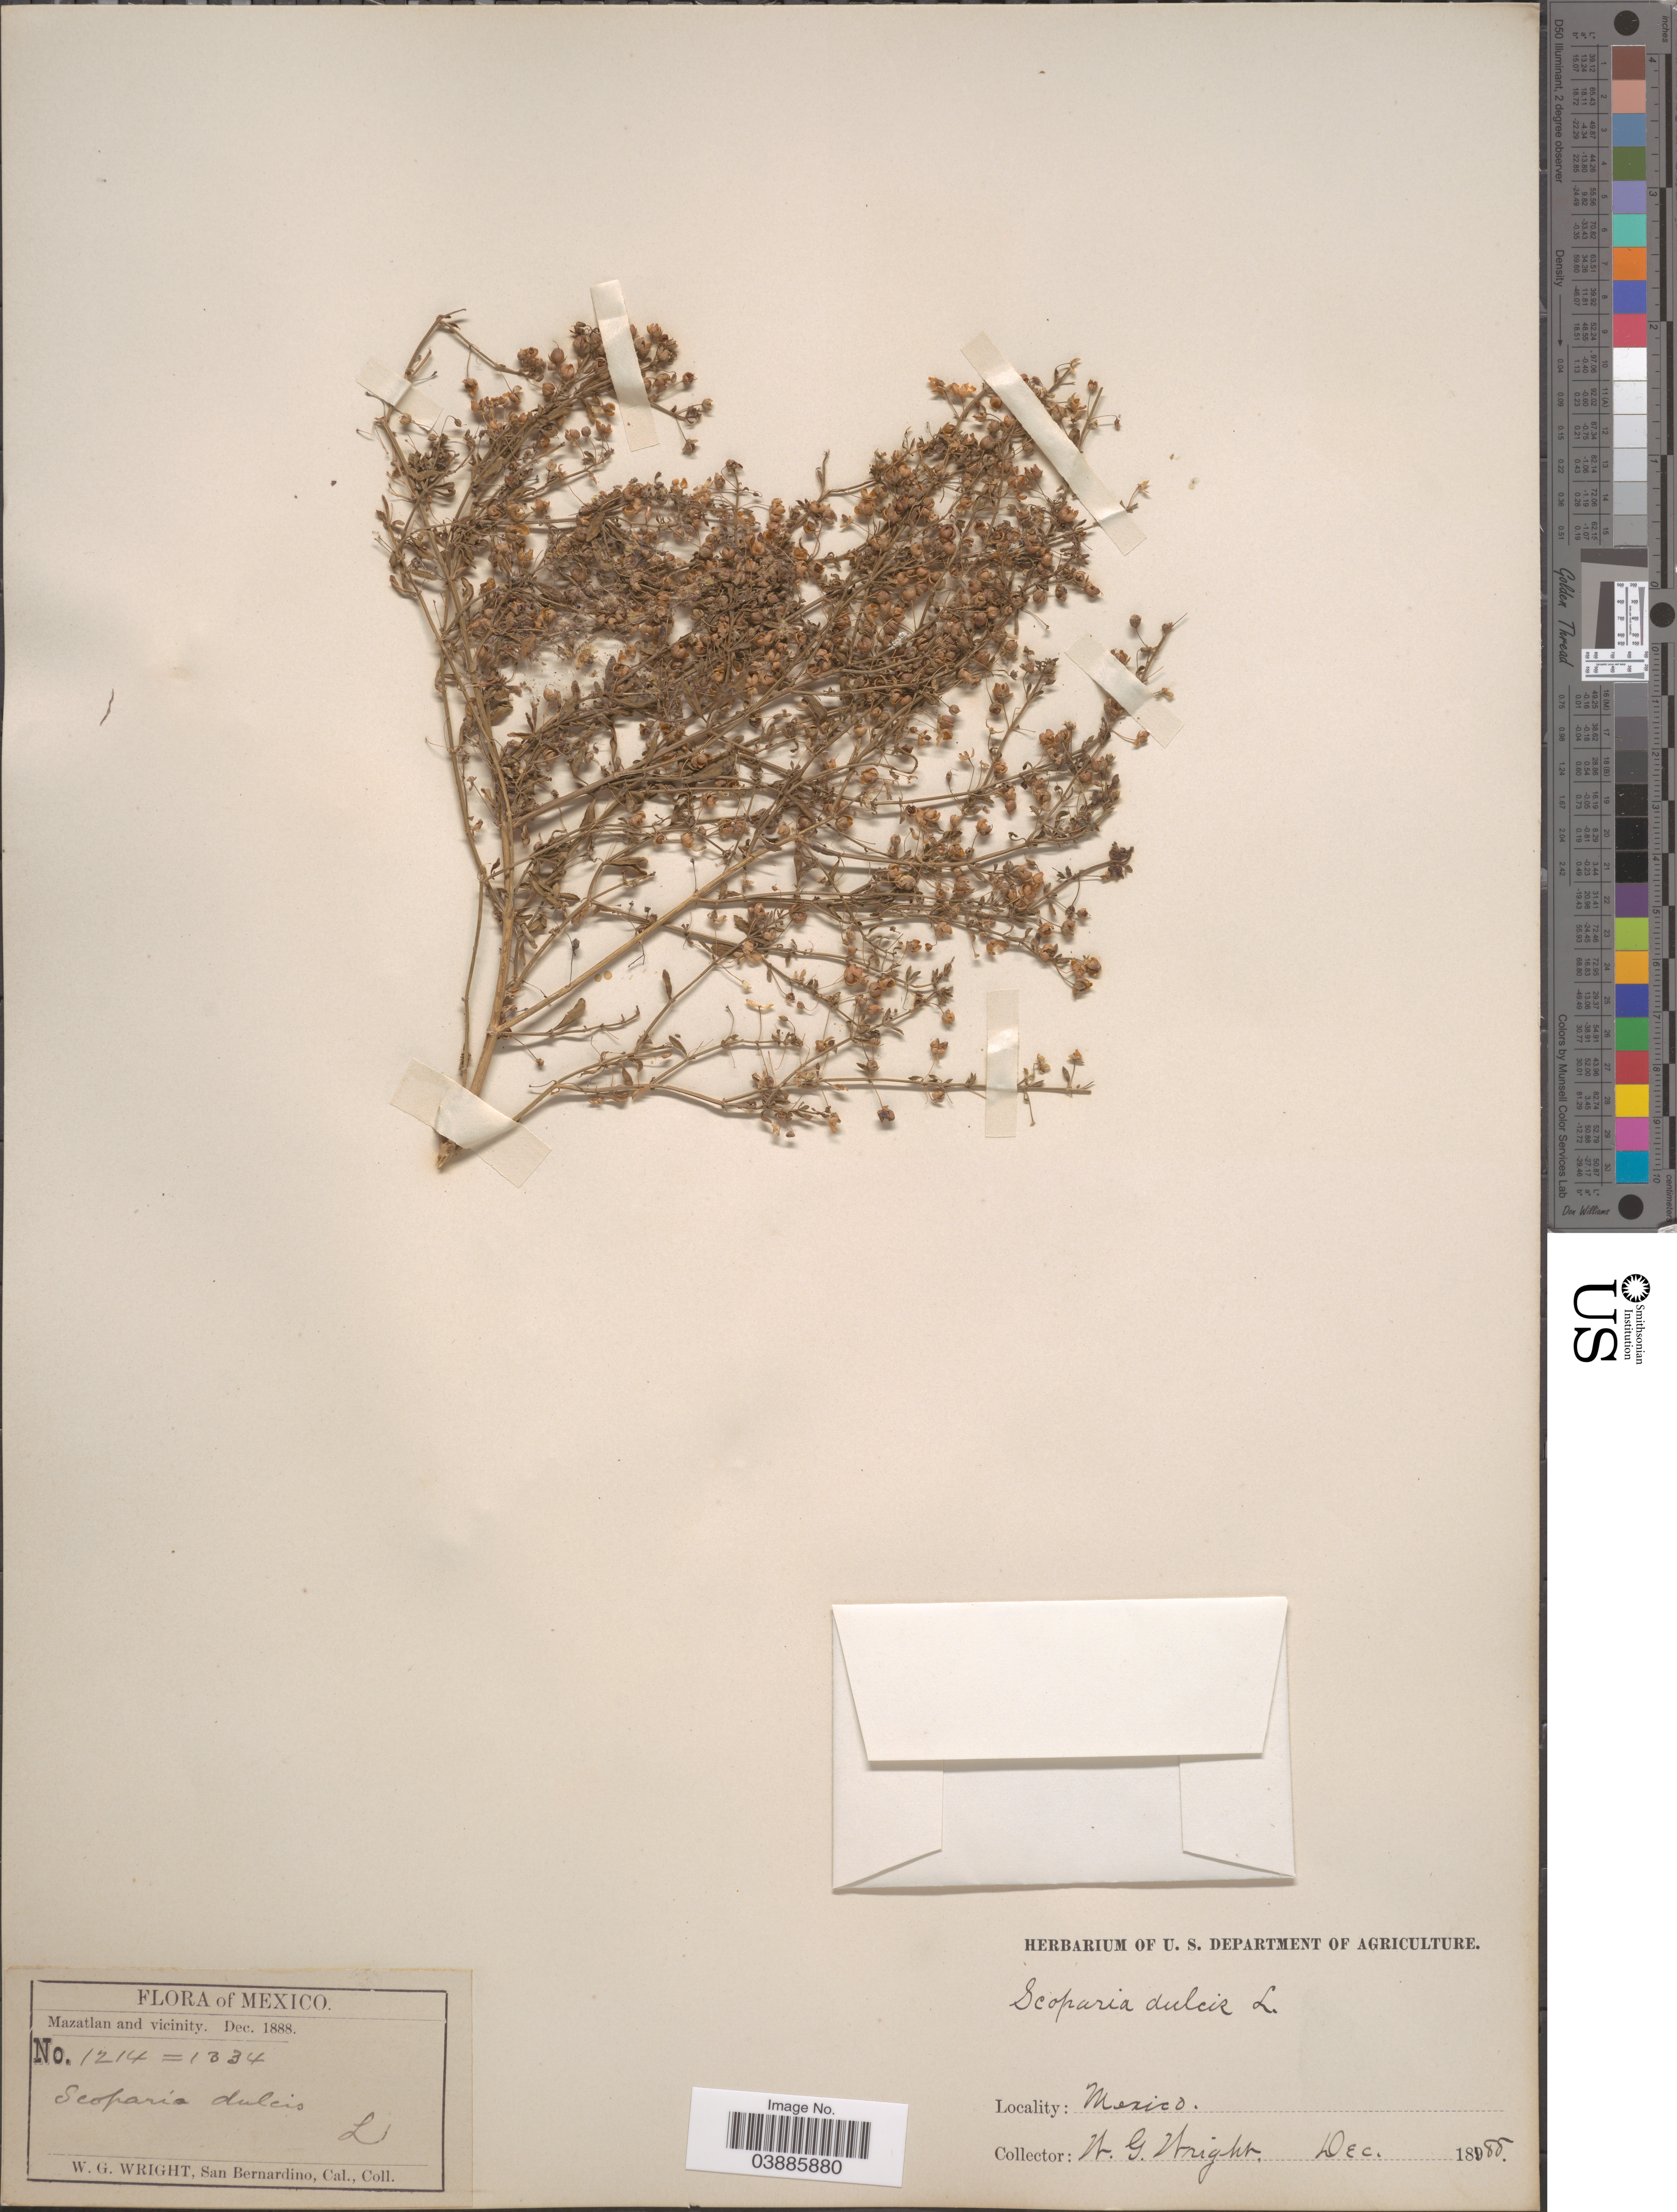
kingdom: Plantae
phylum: Tracheophyta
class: Magnoliopsida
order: Lamiales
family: Plantaginaceae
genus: Scoparia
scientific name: Scoparia dulcis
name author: L.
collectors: W. G. Wright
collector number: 1214=1334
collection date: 1888-12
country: Mexico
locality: Mazatlan and vicinity.